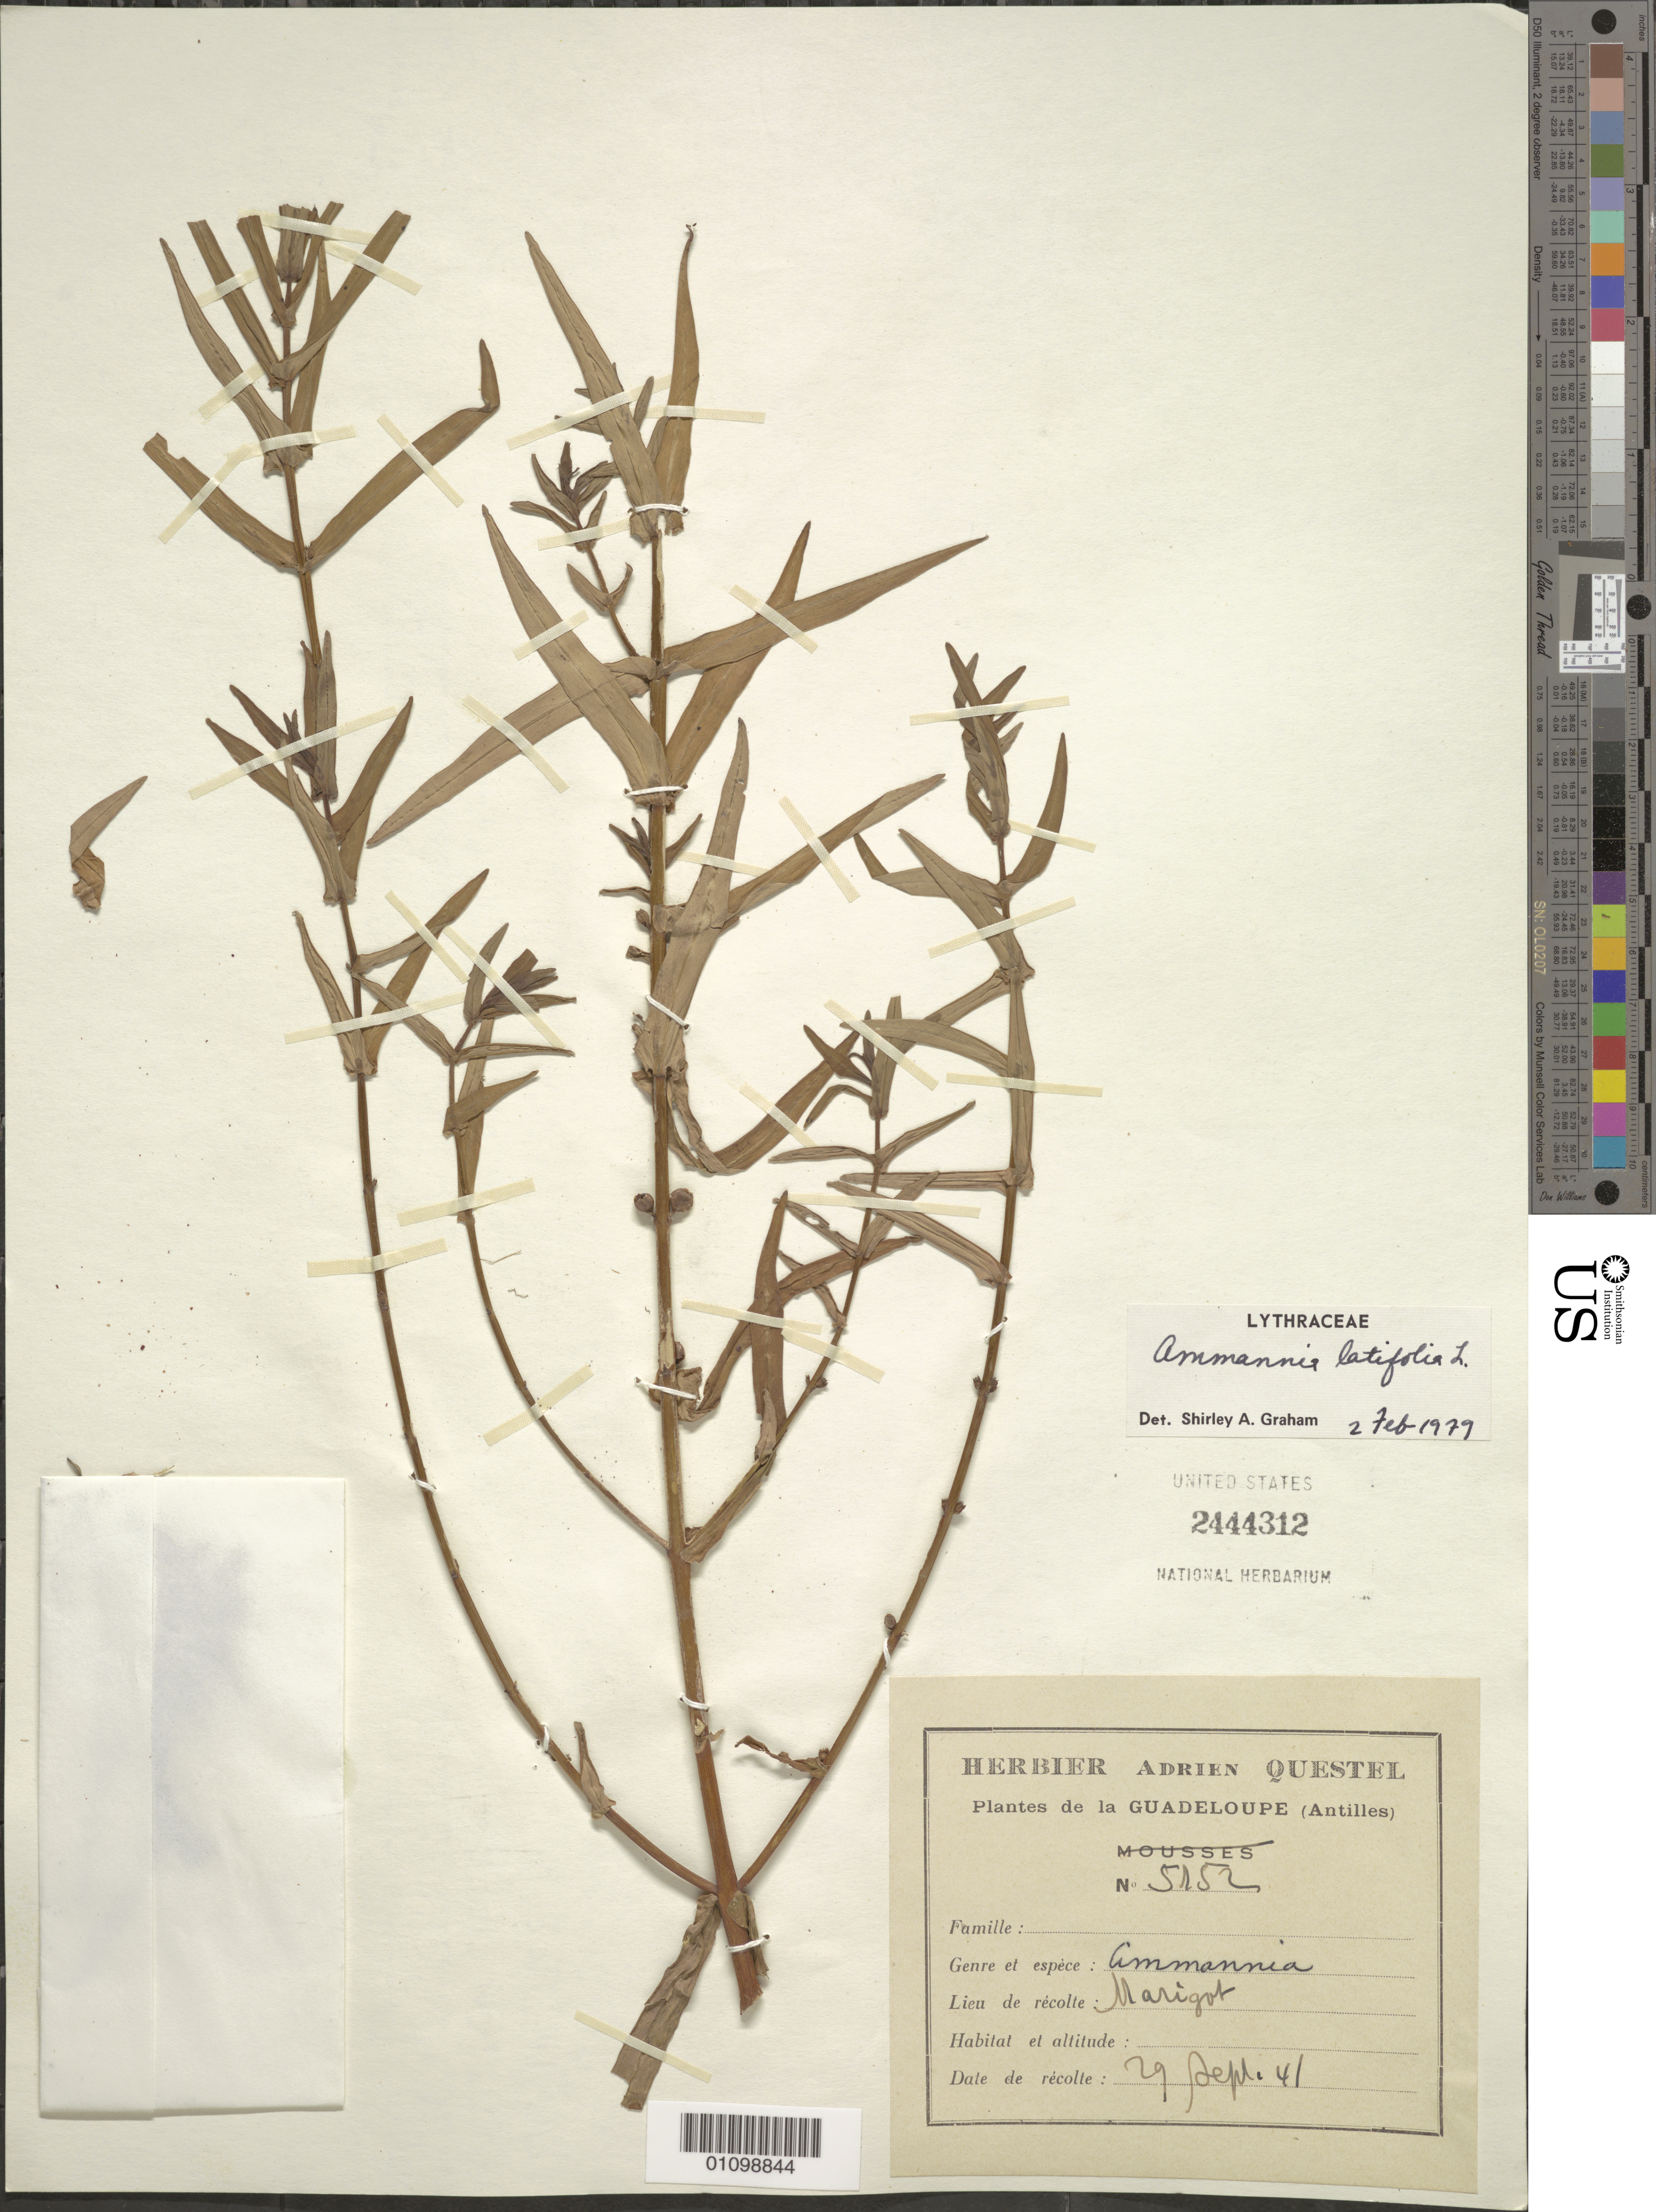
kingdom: Plantae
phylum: Tracheophyta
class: Magnoliopsida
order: Myrtales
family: Lythraceae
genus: Ammannia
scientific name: Ammannia latifolia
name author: L.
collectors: A. Questel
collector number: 5152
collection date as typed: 29 Sep 1941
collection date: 1941-09-29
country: Guadeloupe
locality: Marigot.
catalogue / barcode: US 2444312